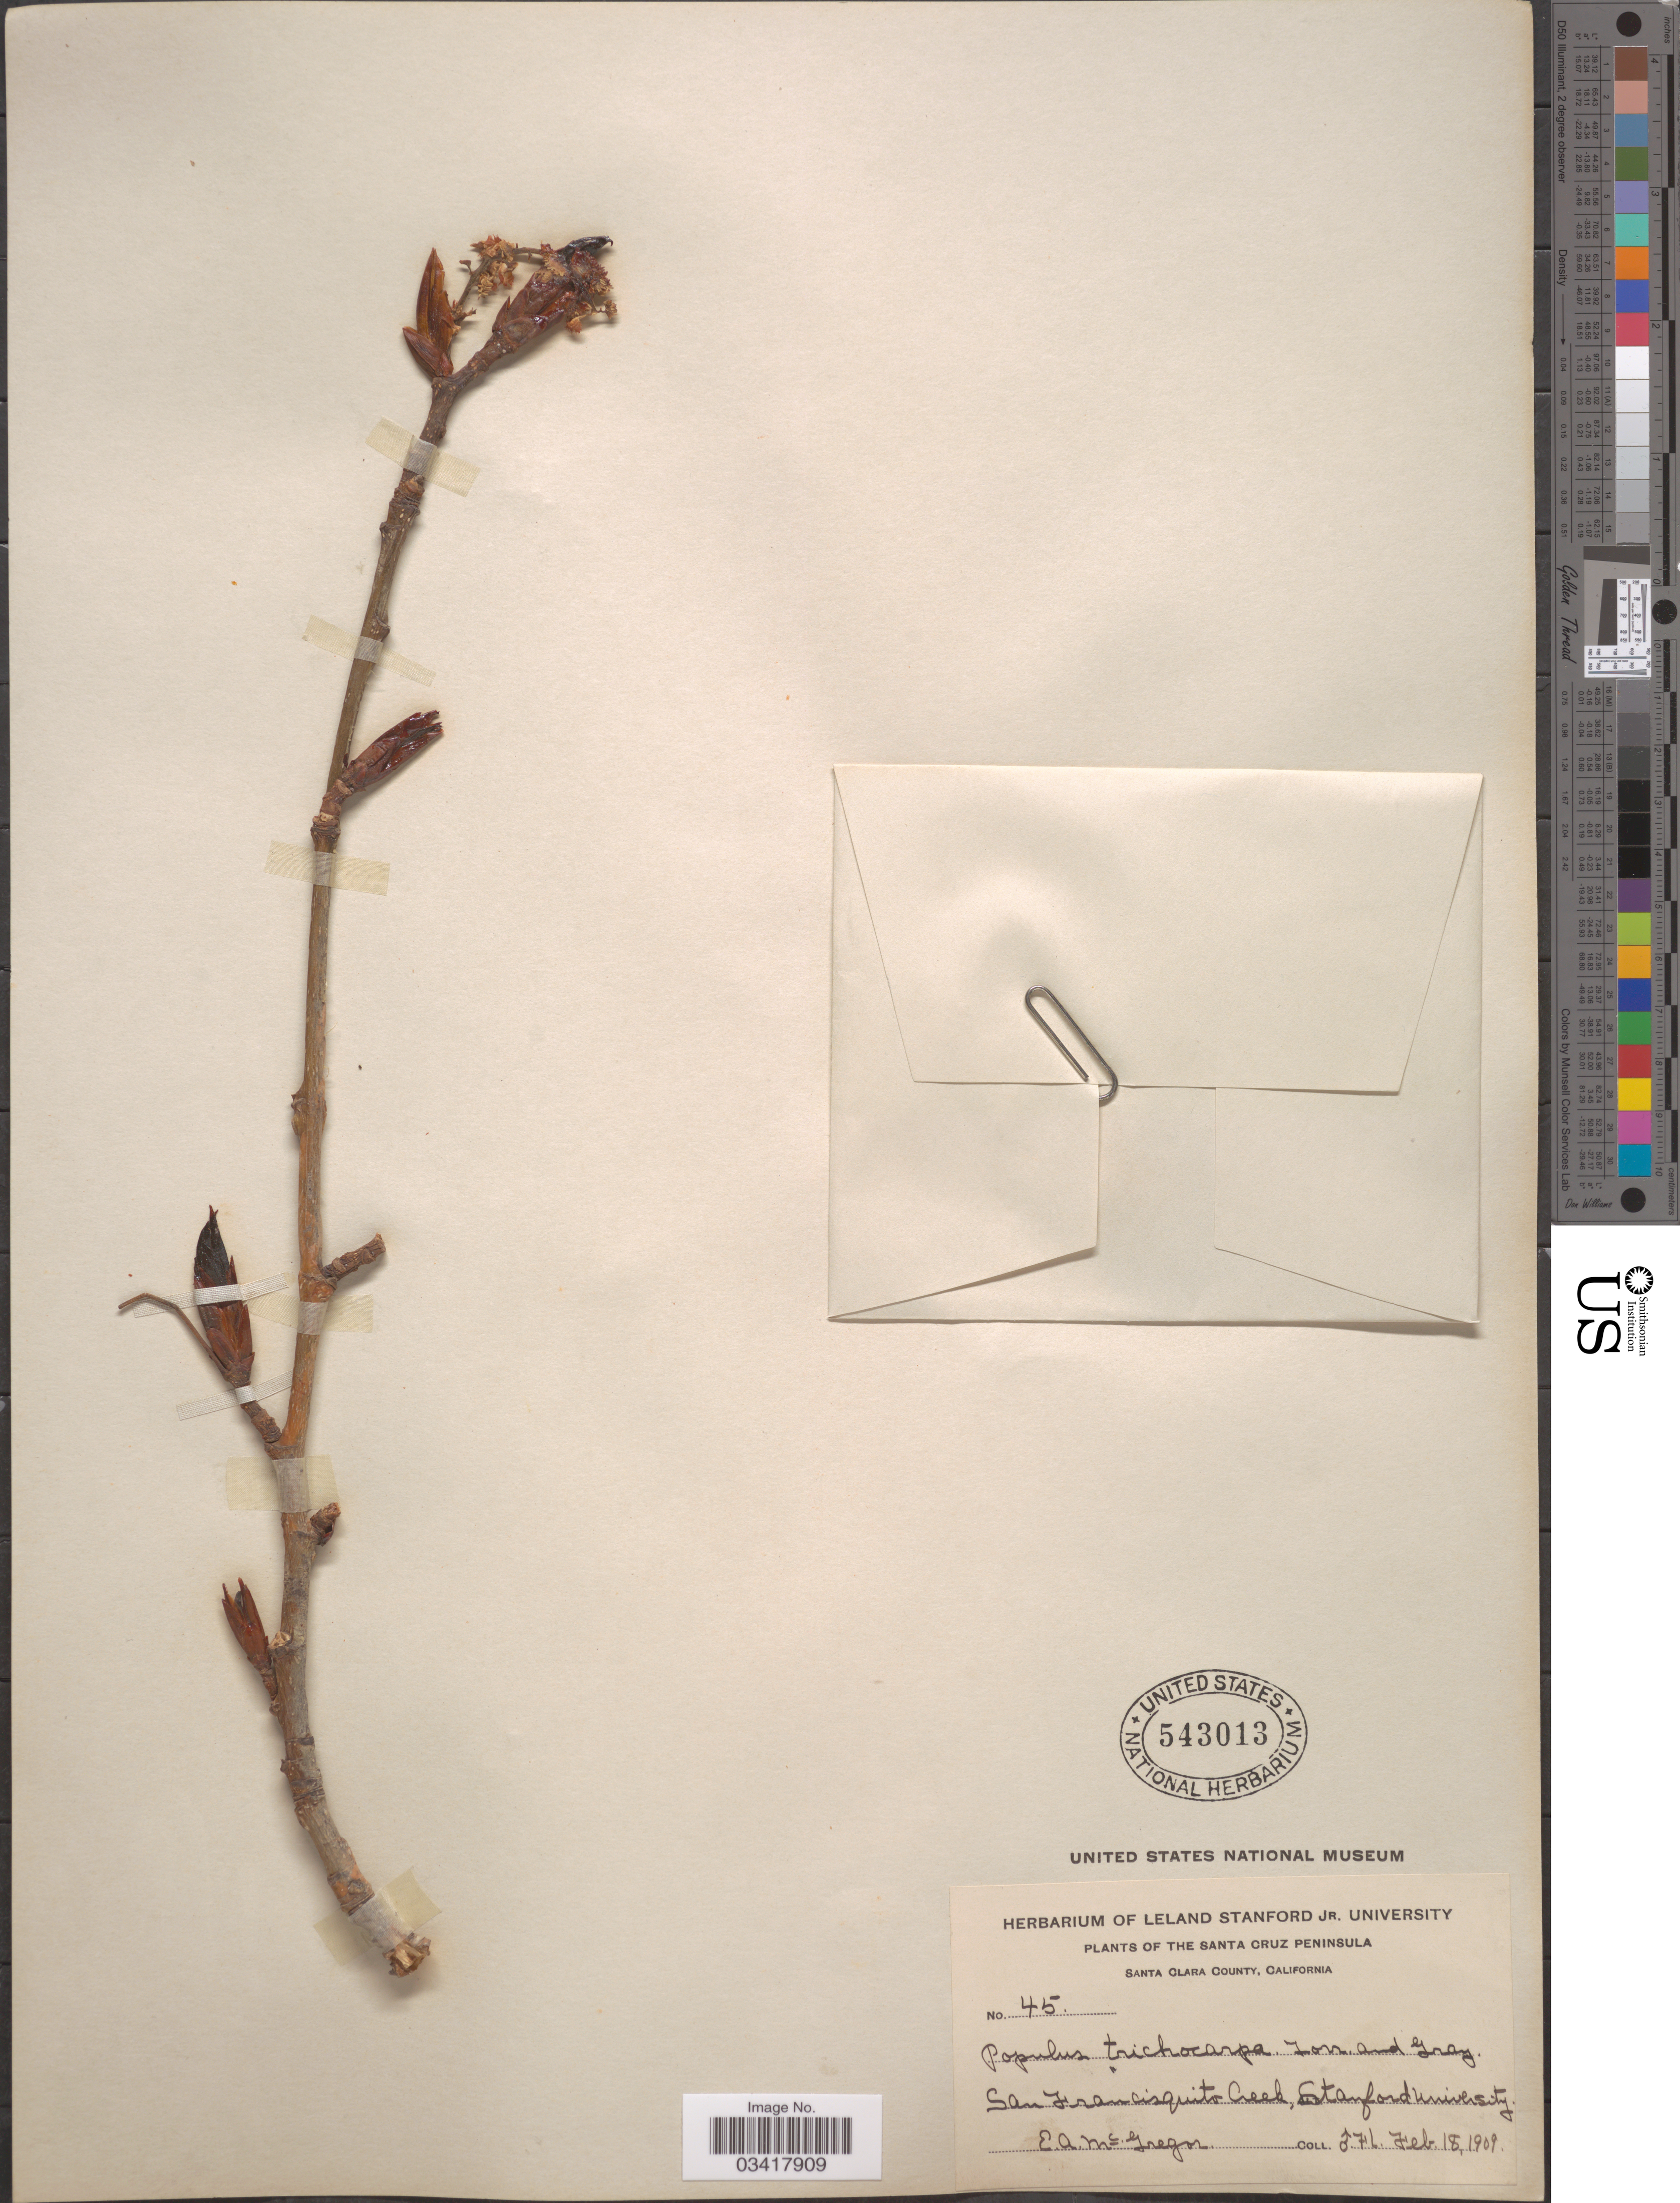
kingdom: Plantae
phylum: Tracheophyta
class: Magnoliopsida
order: Malpighiales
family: Salicaceae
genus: Populus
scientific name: Populus trichocarpa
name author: Torr. & A. Gray ex W. Hook.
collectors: E. A. McGregor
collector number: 45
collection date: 1909-02-18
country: United States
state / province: California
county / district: Santa Clara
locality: Santa Cruz Peninsula. Santa Clara County. San Francisquito Creek, Stanford University.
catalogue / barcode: US 543013